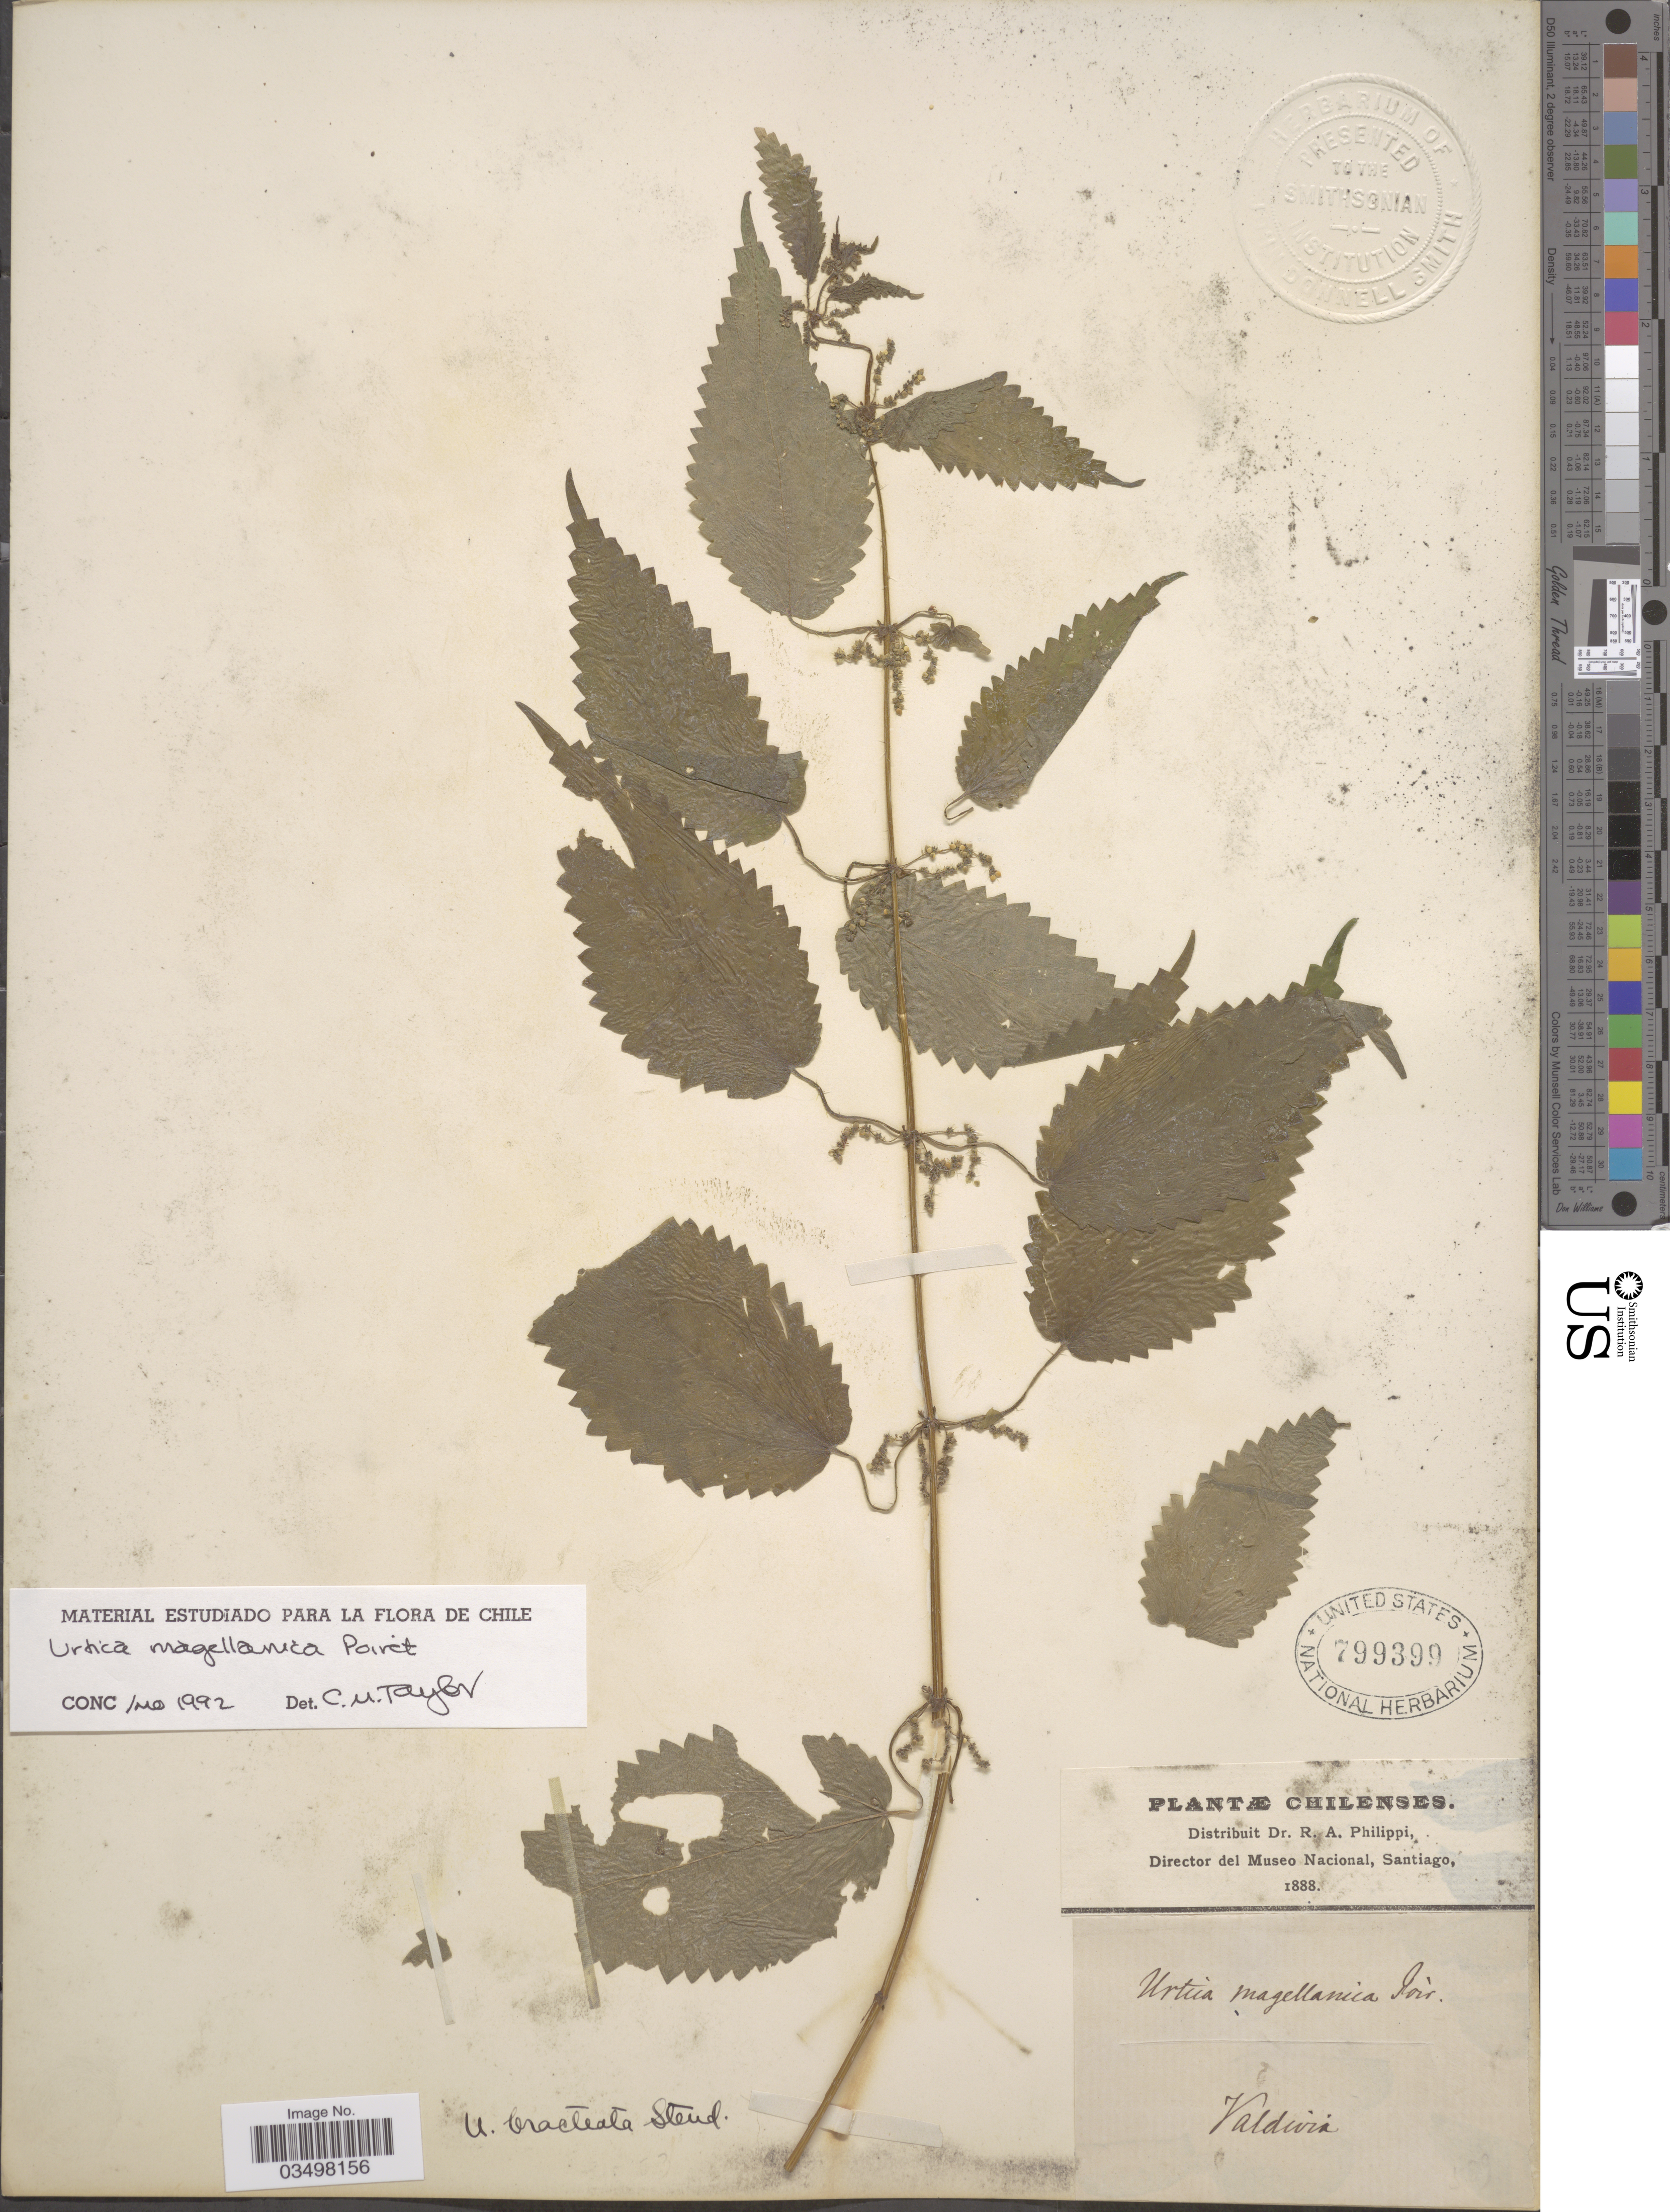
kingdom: Plantae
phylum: Tracheophyta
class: Magnoliopsida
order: Rosales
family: Urticaceae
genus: Urtica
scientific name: Urtica magellanica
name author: Juss. ex Poir.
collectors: R. A. Philippi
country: Chile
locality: Valdivia.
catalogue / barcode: US 799399